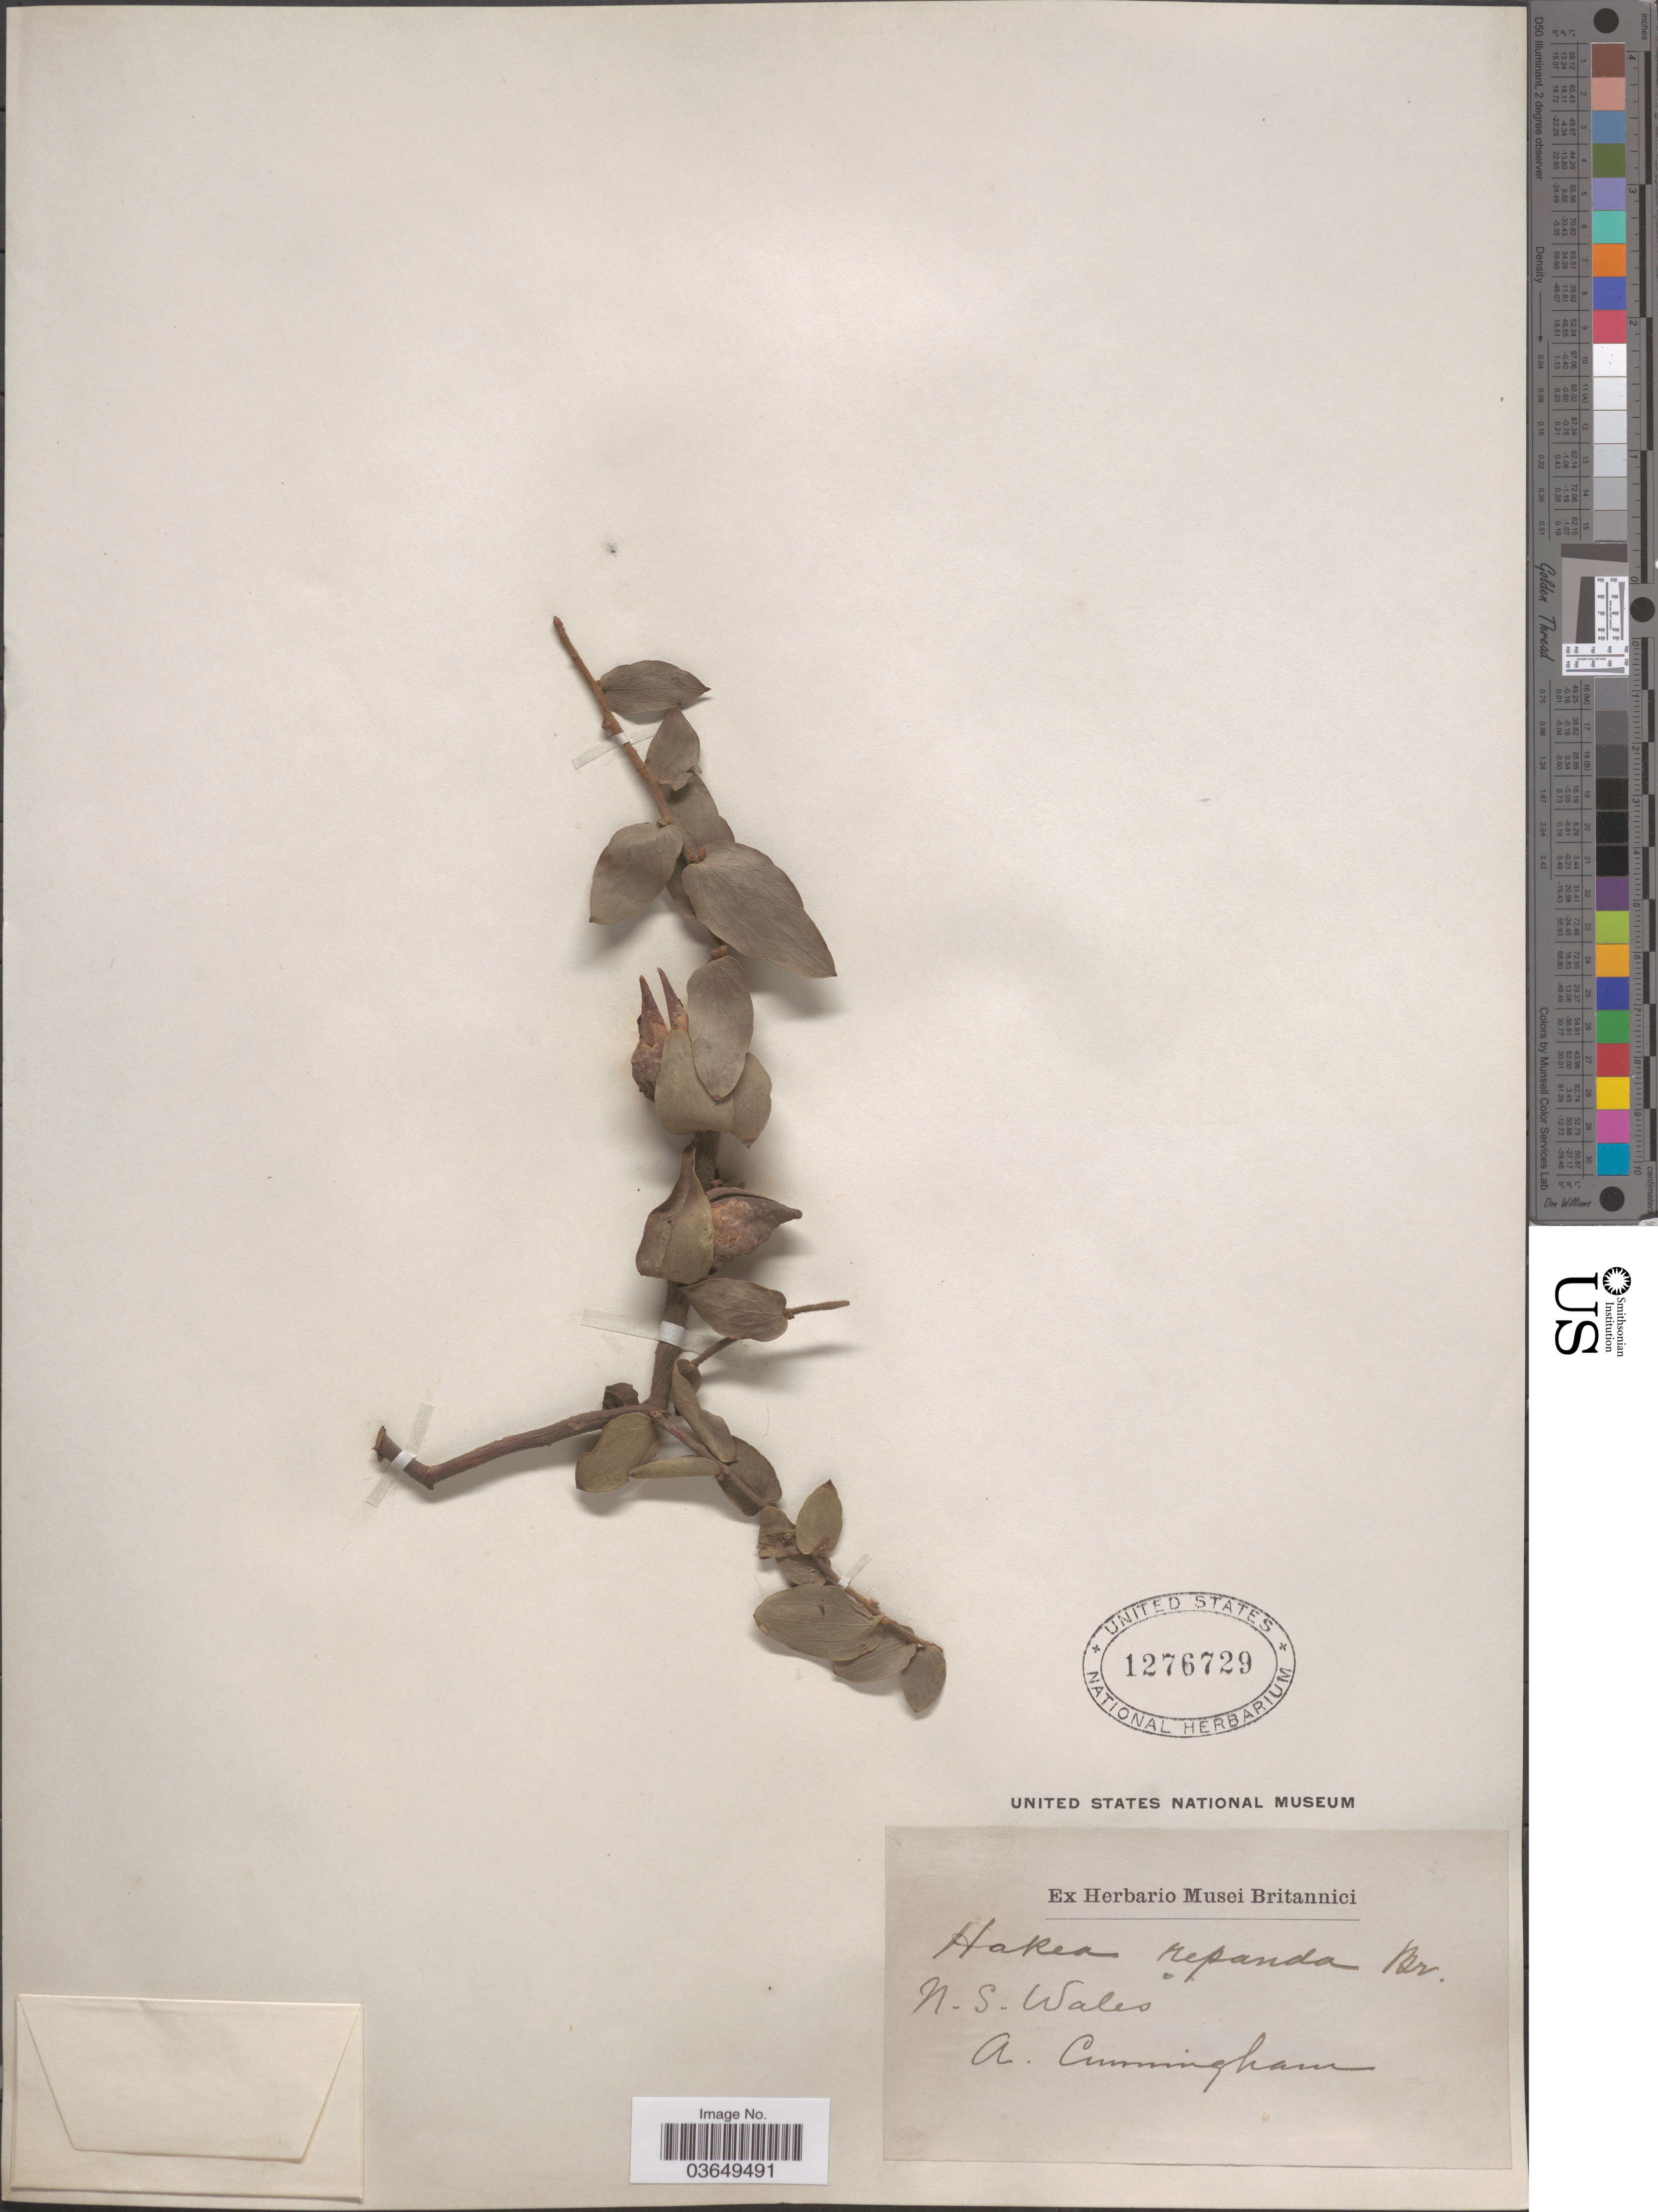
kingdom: Plantae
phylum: Tracheophyta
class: Magnoliopsida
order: Proteales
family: Proteaceae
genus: Hakea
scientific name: Hakea repanda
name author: R. Br.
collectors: A. Cunningham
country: Australia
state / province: New South Wales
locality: N. S. Wales.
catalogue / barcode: US 1276729